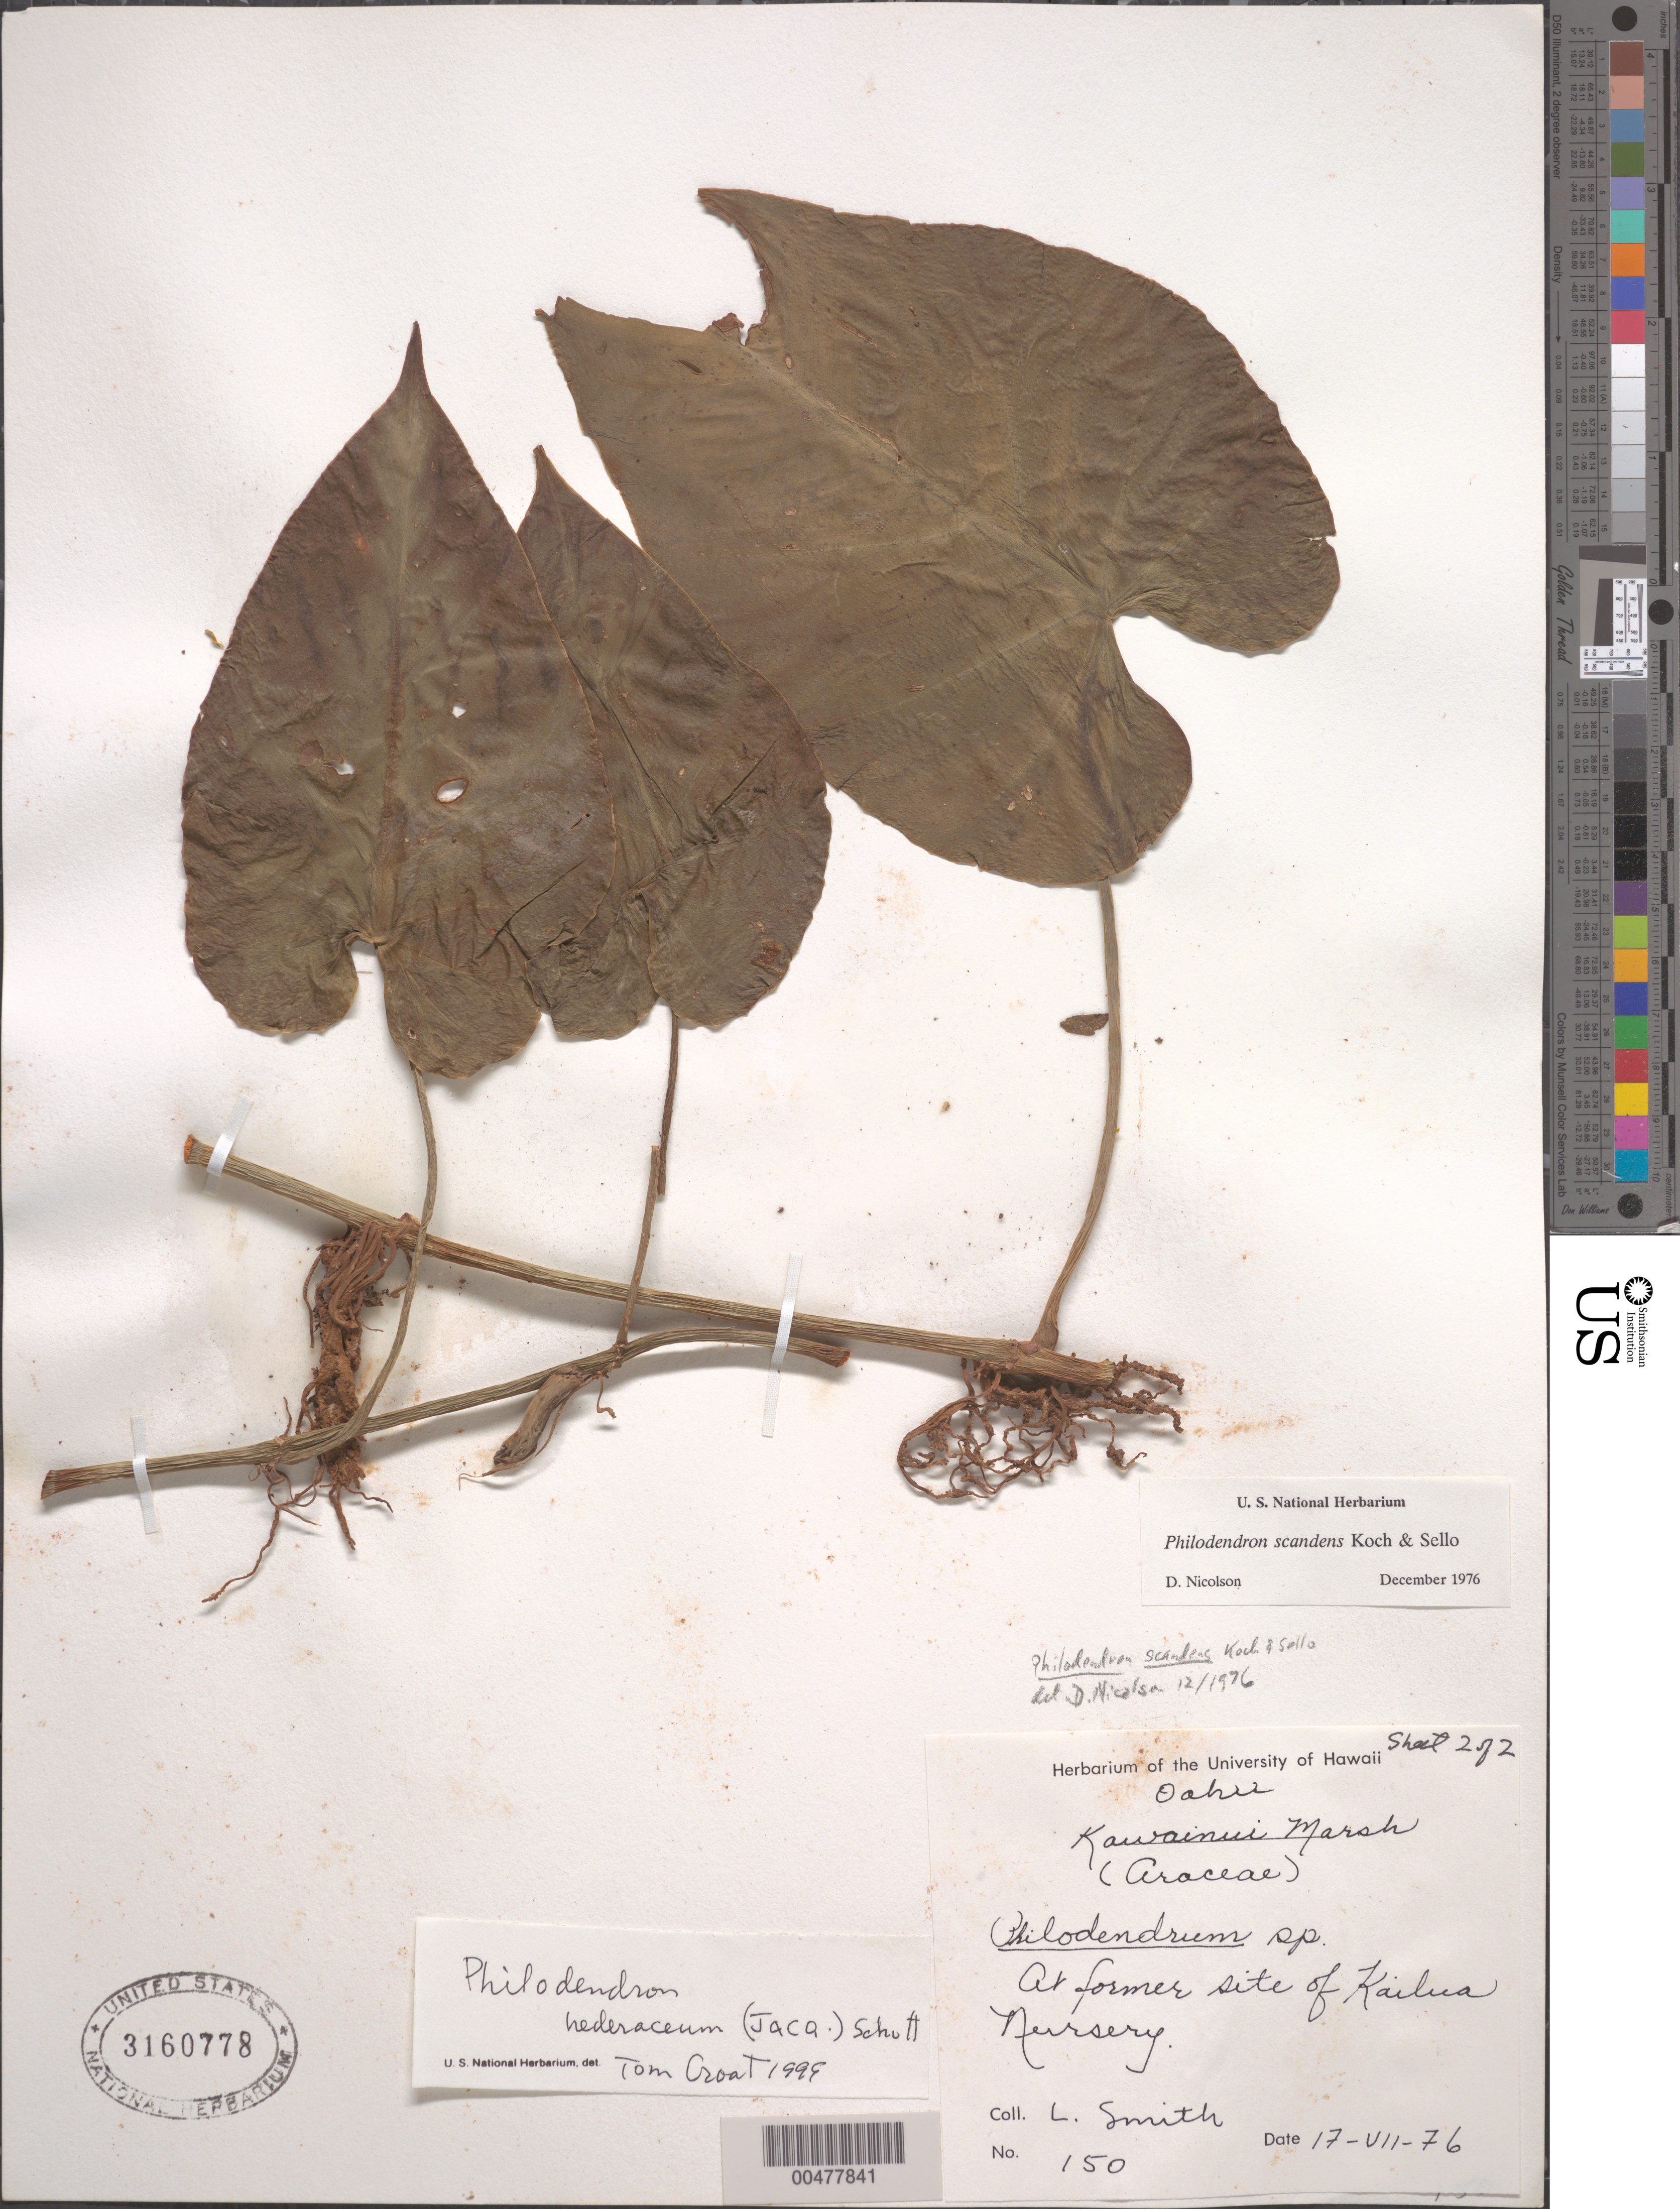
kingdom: Plantae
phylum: Tracheophyta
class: Liliopsida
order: Alismatales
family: Araceae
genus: Philodendron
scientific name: Philodendron hederaceum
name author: (Jacq.) Schott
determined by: Croat, Thomas B., Missouri Botanical Garden (MO)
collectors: L. Smith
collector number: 150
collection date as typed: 17 Jul 1976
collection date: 1976-07-17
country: United States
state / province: Hawaii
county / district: Honolulu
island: Oahu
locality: Kawainui Marsh, at former site of Kailua Nursery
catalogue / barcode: US 3160778